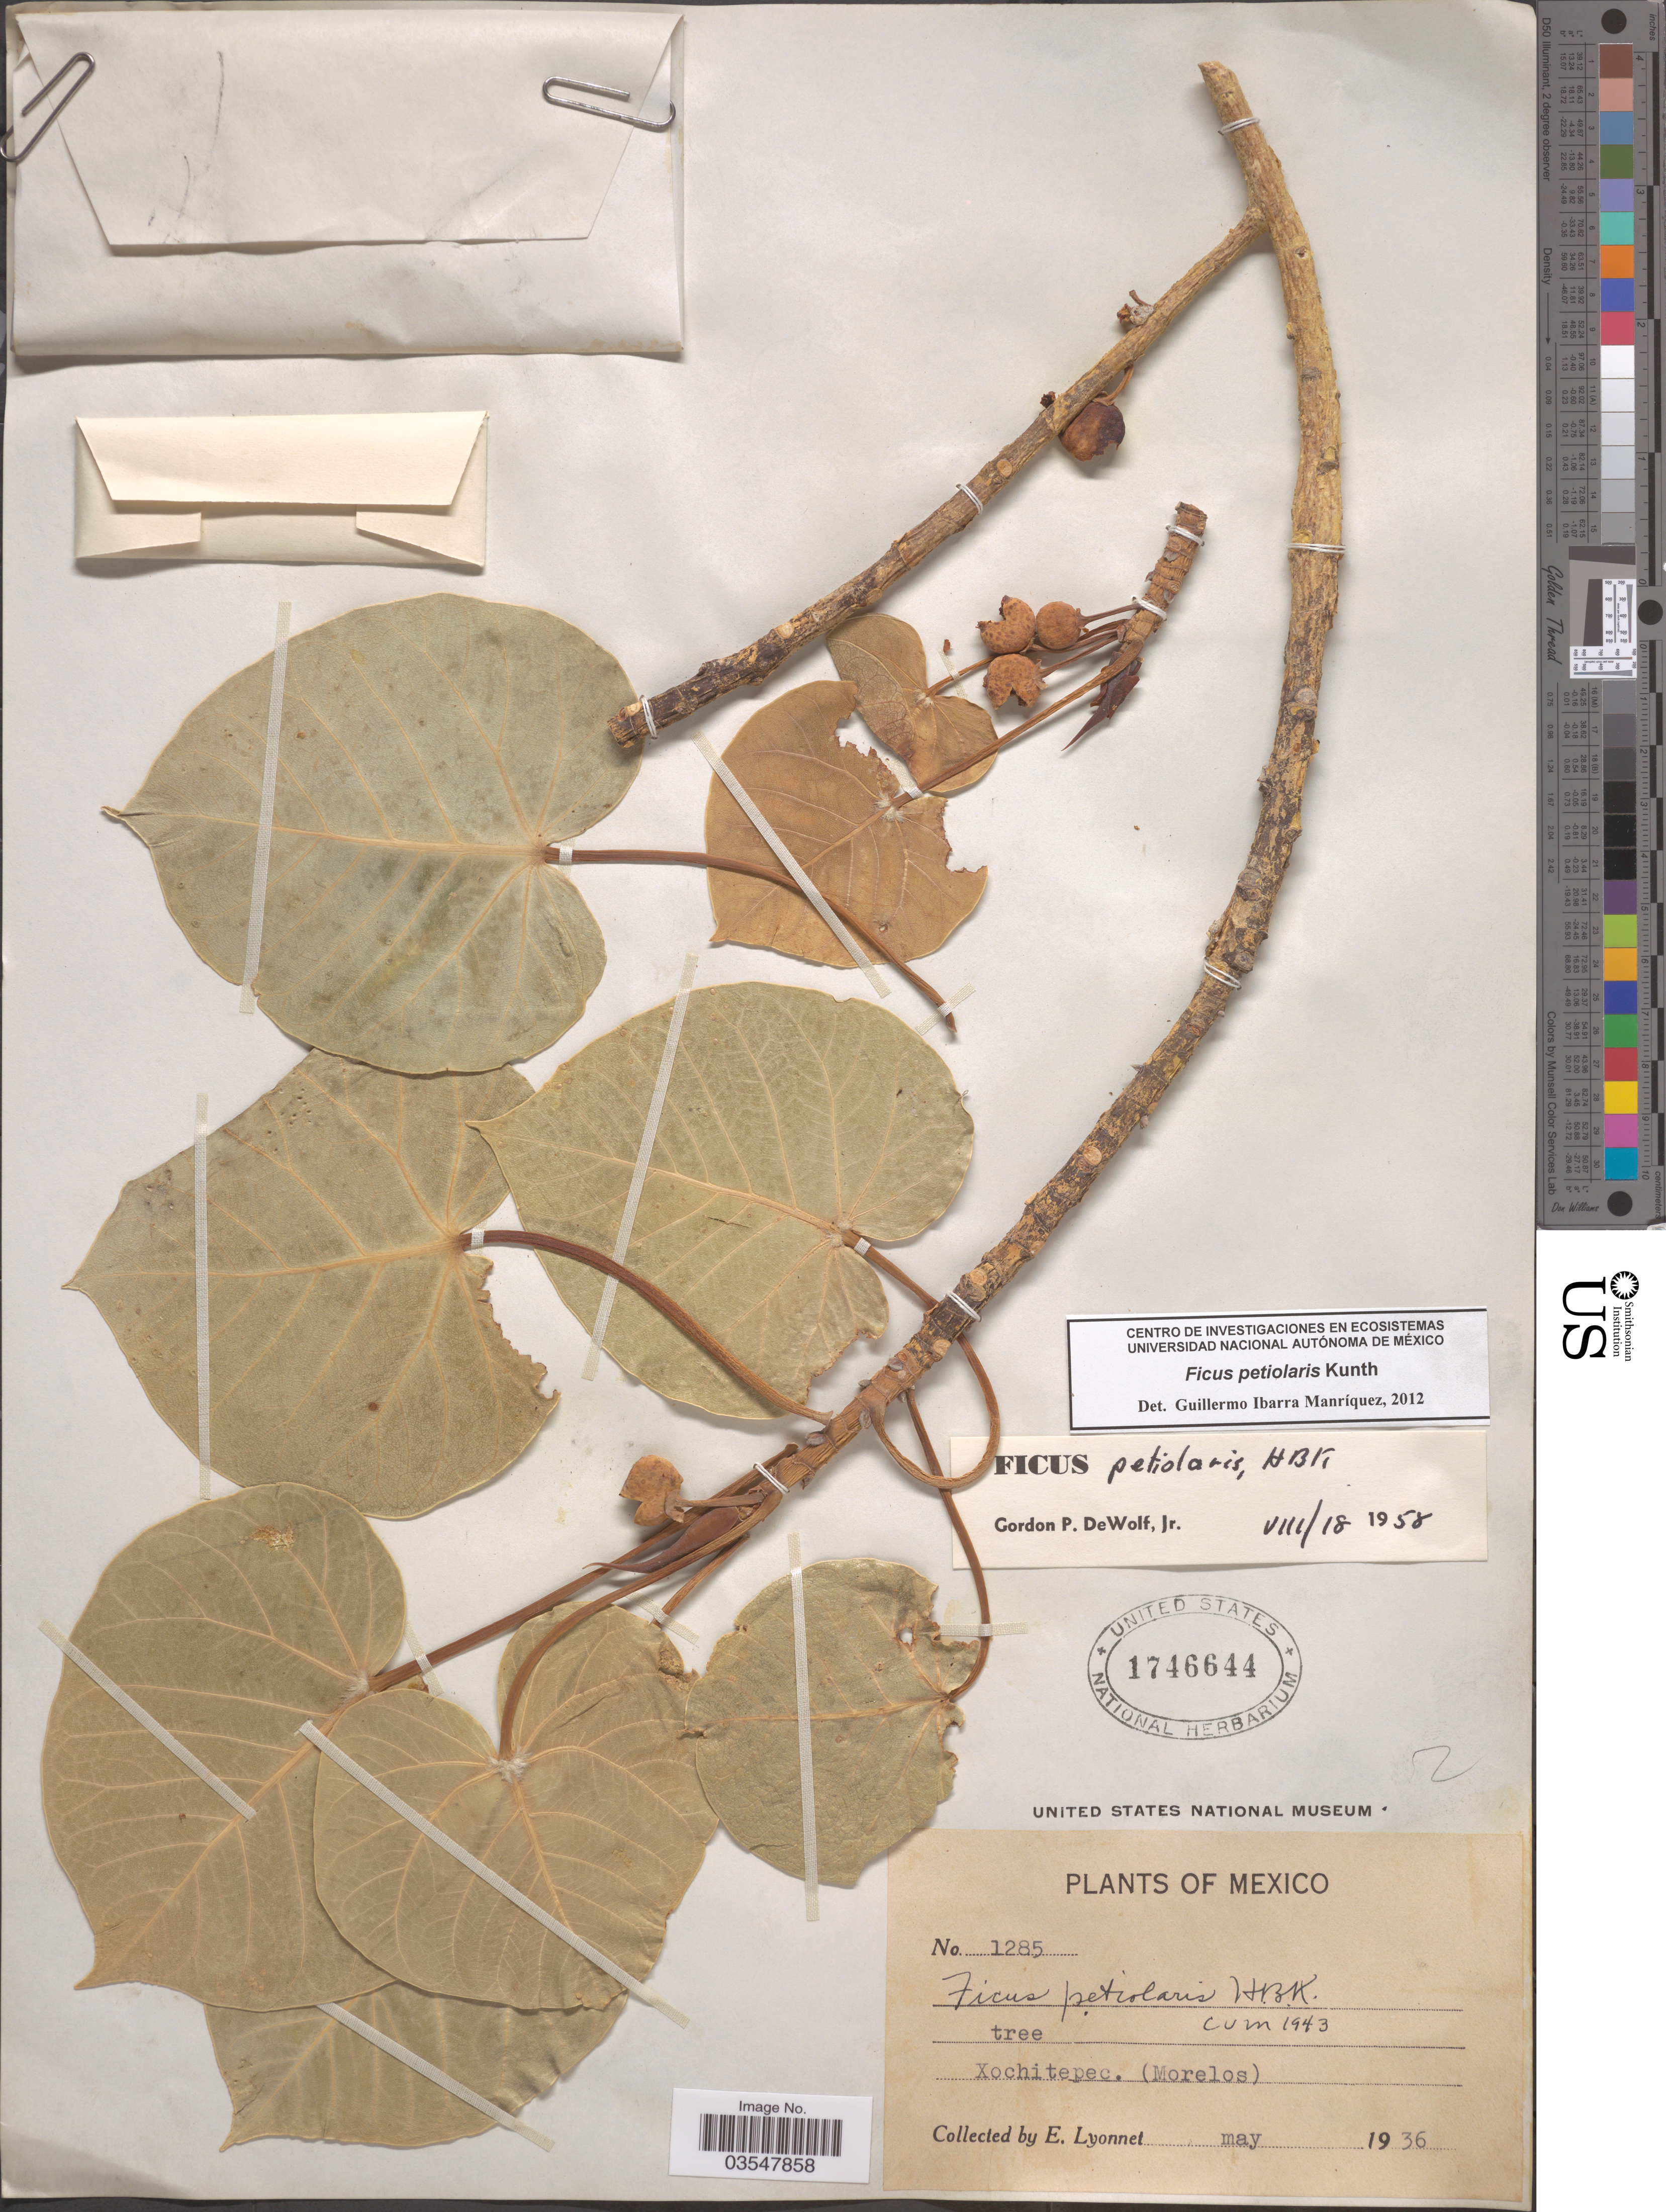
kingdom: Plantae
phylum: Tracheophyta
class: Magnoliopsida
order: Rosales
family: Moraceae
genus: Ficus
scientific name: Ficus petiolaris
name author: Kunth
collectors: E. Lyonnet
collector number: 1285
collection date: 1936-05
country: Mexico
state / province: Morelos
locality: Xochitepec.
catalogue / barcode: US 1746644